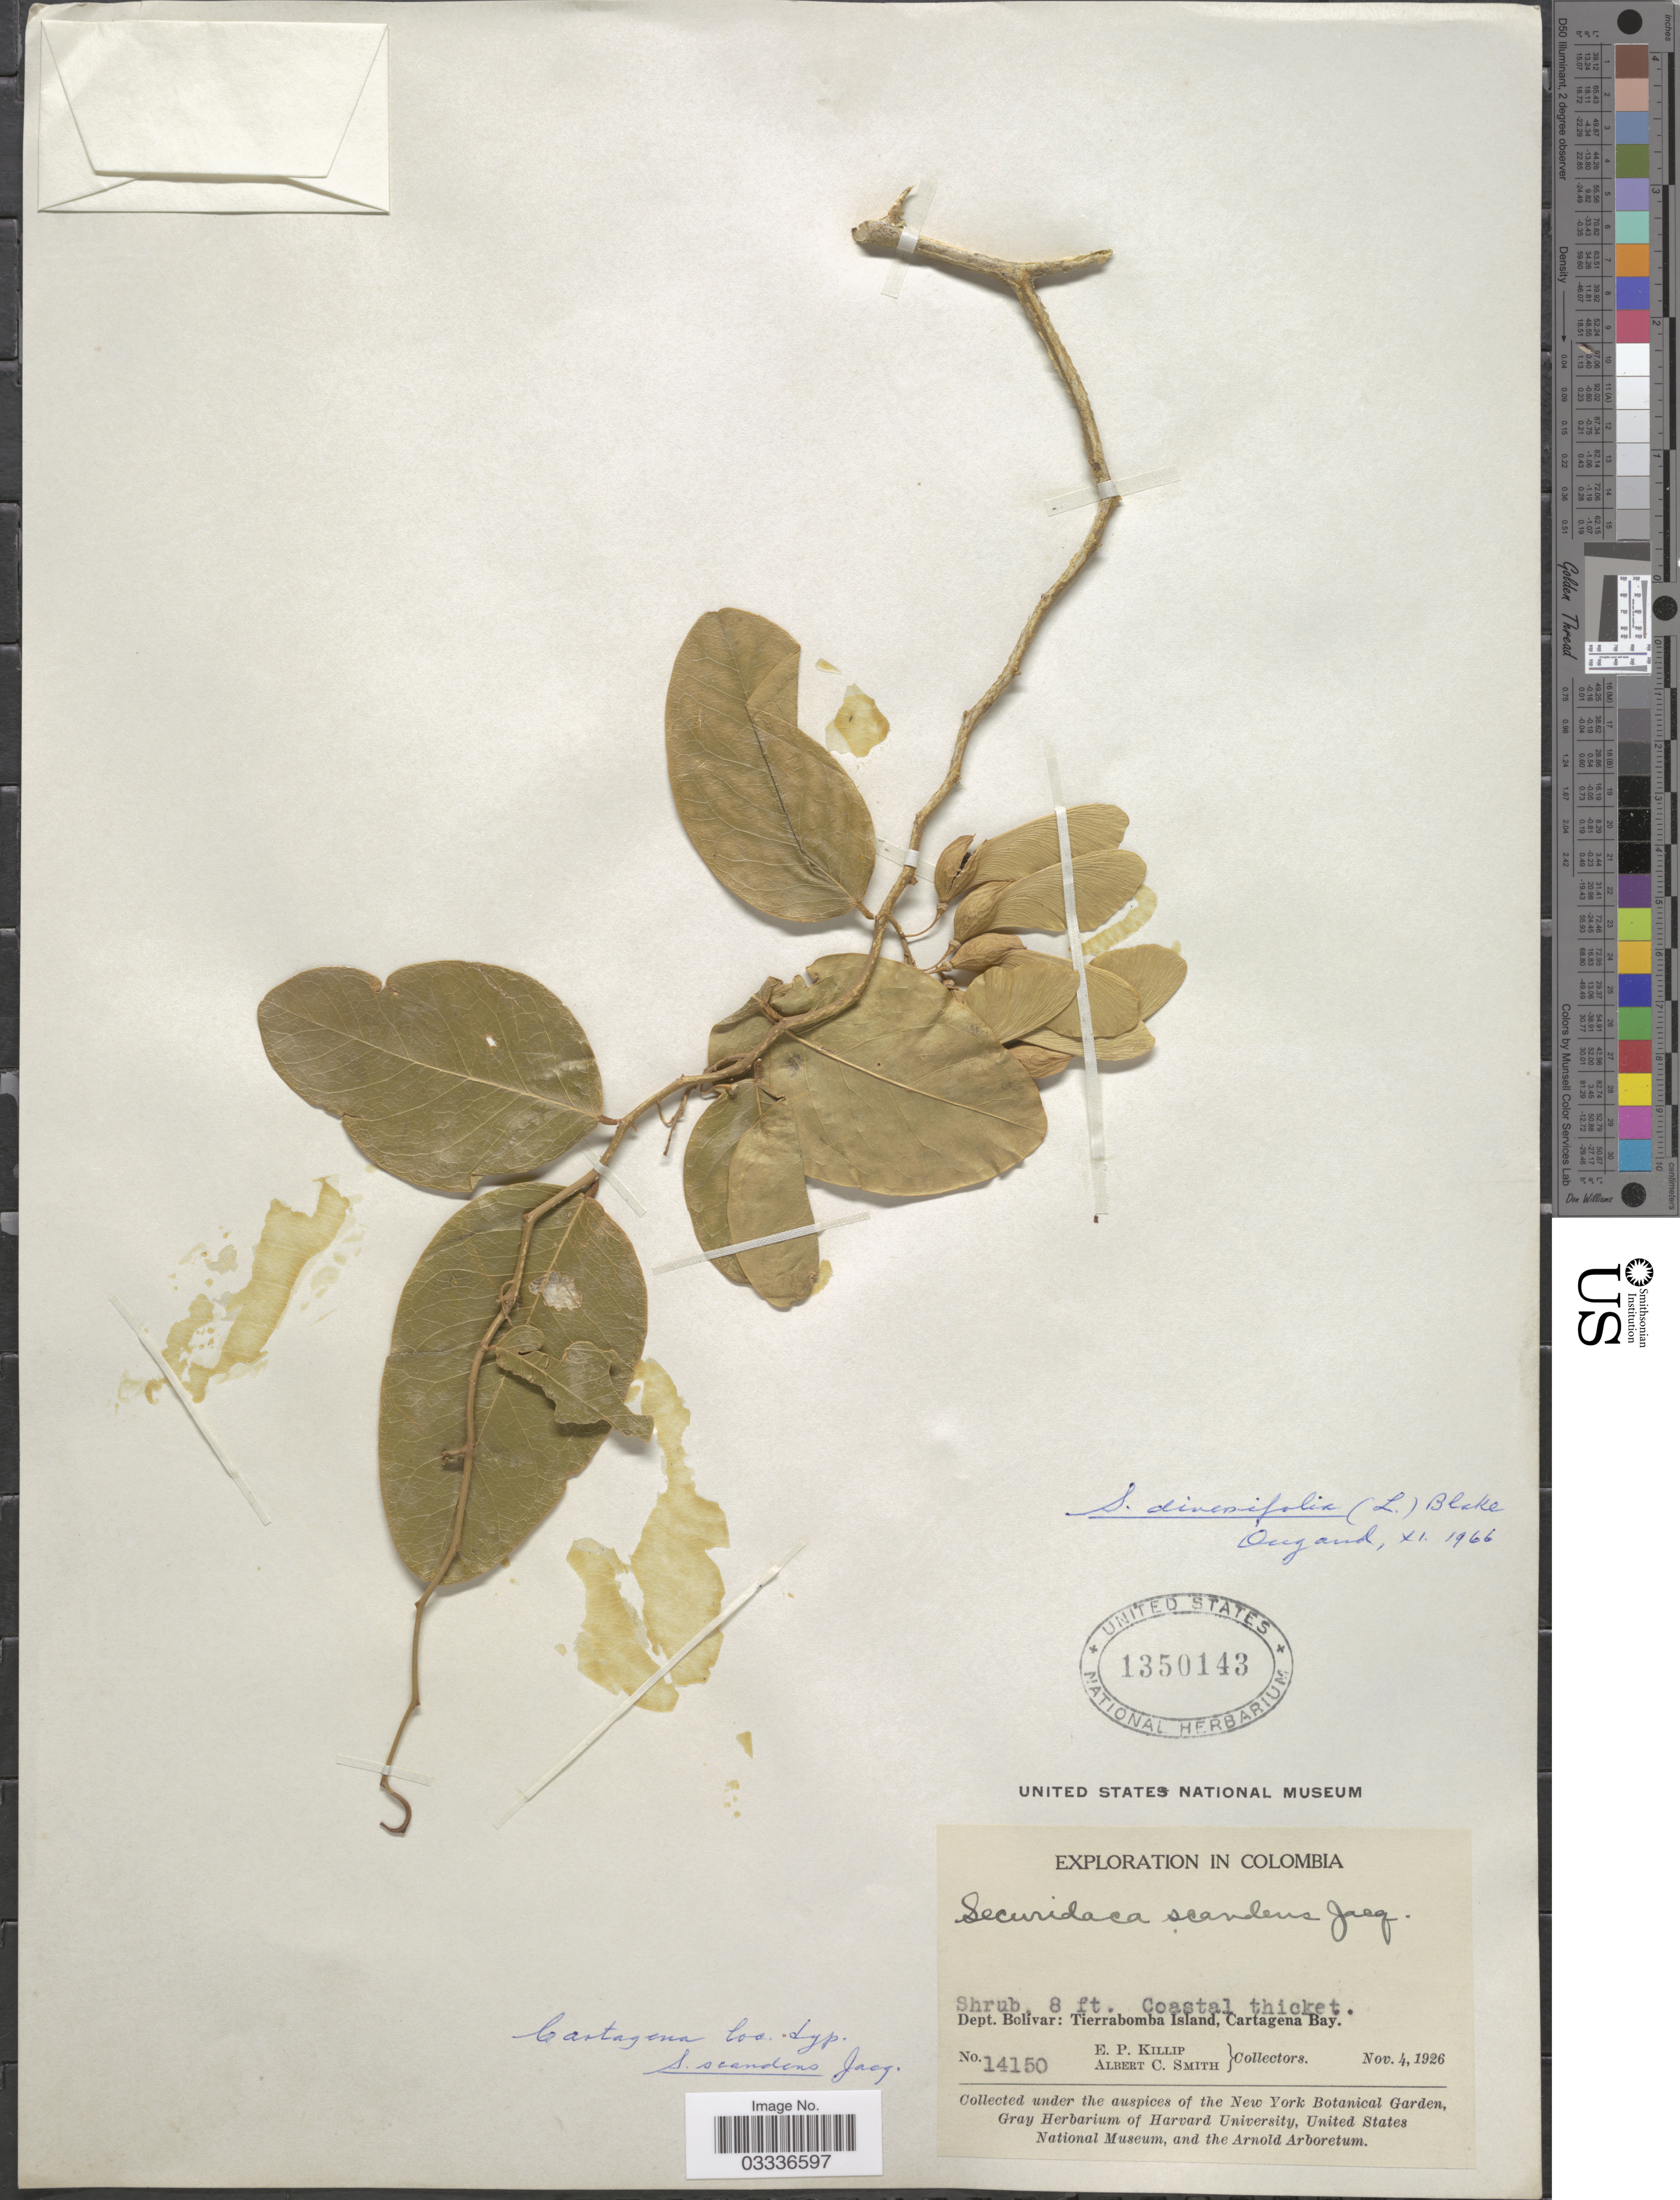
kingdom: Plantae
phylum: Tracheophyta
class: Magnoliopsida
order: Fabales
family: Polygalaceae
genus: Securidaca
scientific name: Securidaca scandens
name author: Jacq.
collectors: E. P. Killip & A. C. Smith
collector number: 14150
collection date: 1926-11-04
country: Colombia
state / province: Bolívar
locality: Dept. Bolívar: Tierrabomba Island, Cartagena Bay.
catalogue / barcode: US 1350143